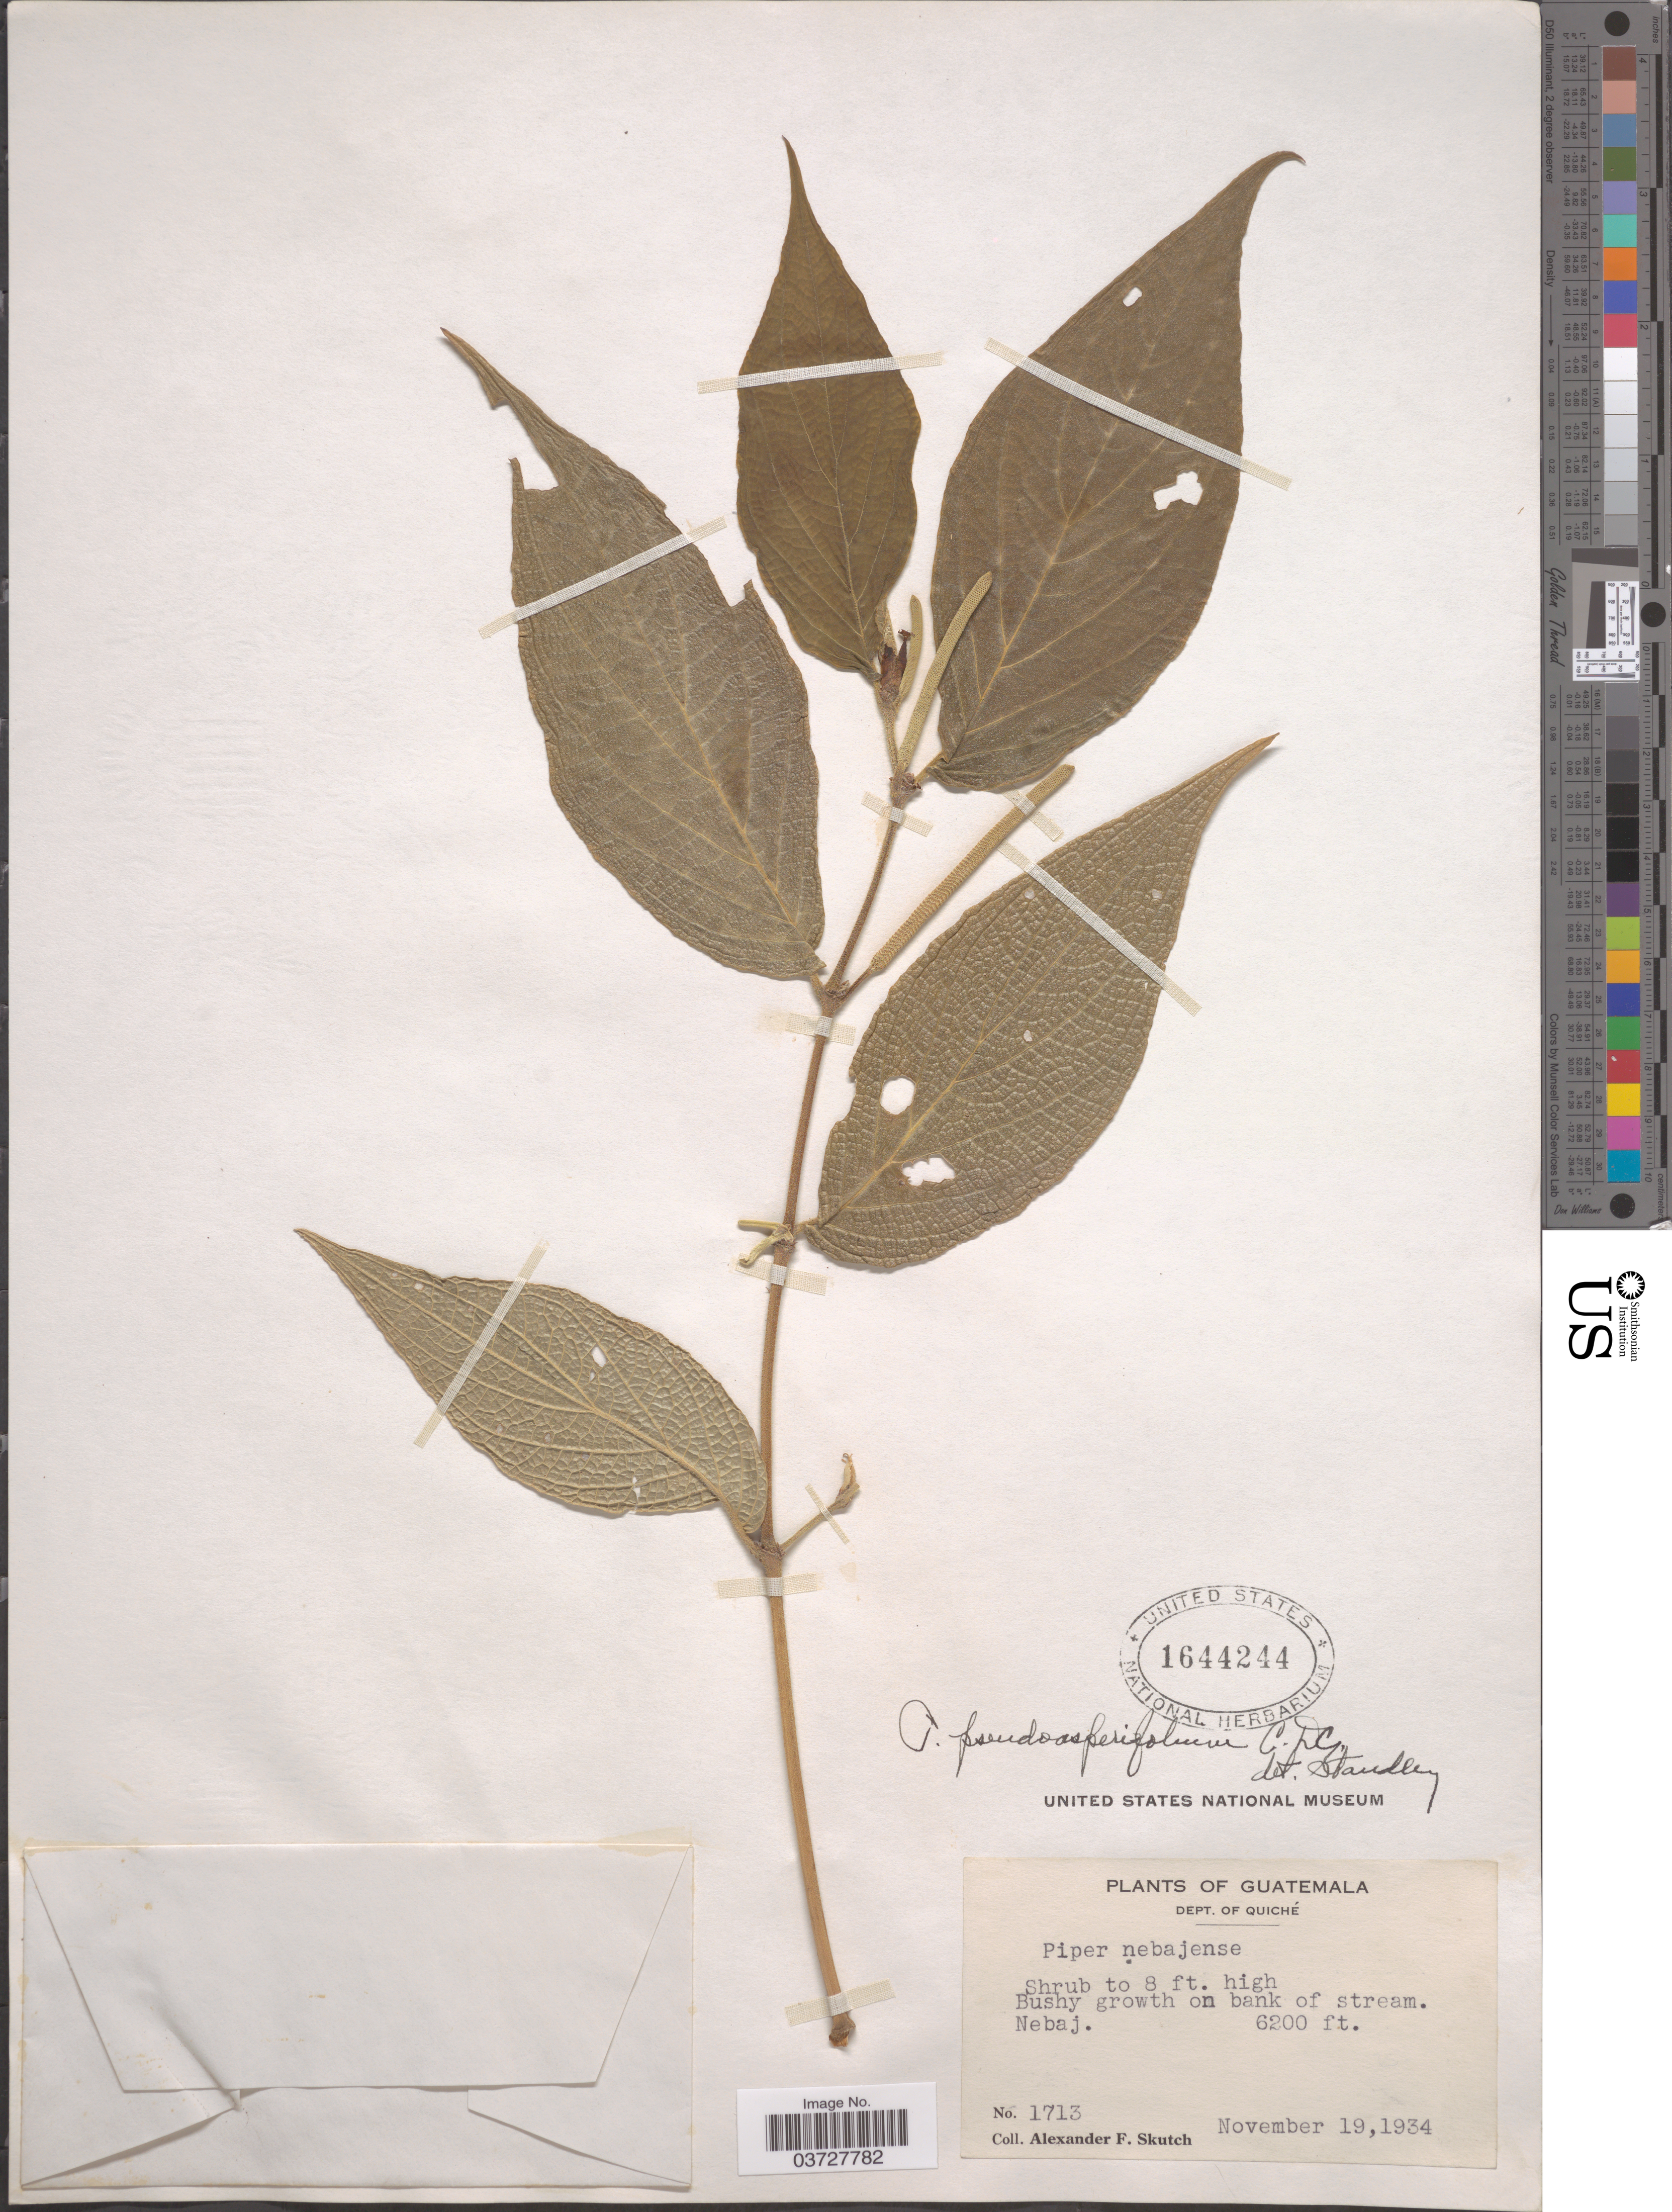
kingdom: Plantae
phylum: Tracheophyta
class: Magnoliopsida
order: Piperales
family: Piperaceae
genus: Piper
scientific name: Piper pseudoasperifolium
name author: C. DC.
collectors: A. F. Skutch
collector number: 1713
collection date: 1934-11-19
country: Guatemala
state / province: El Quiche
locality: Dept. of Quiché. Nebaj.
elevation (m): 1890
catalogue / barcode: US 1644244